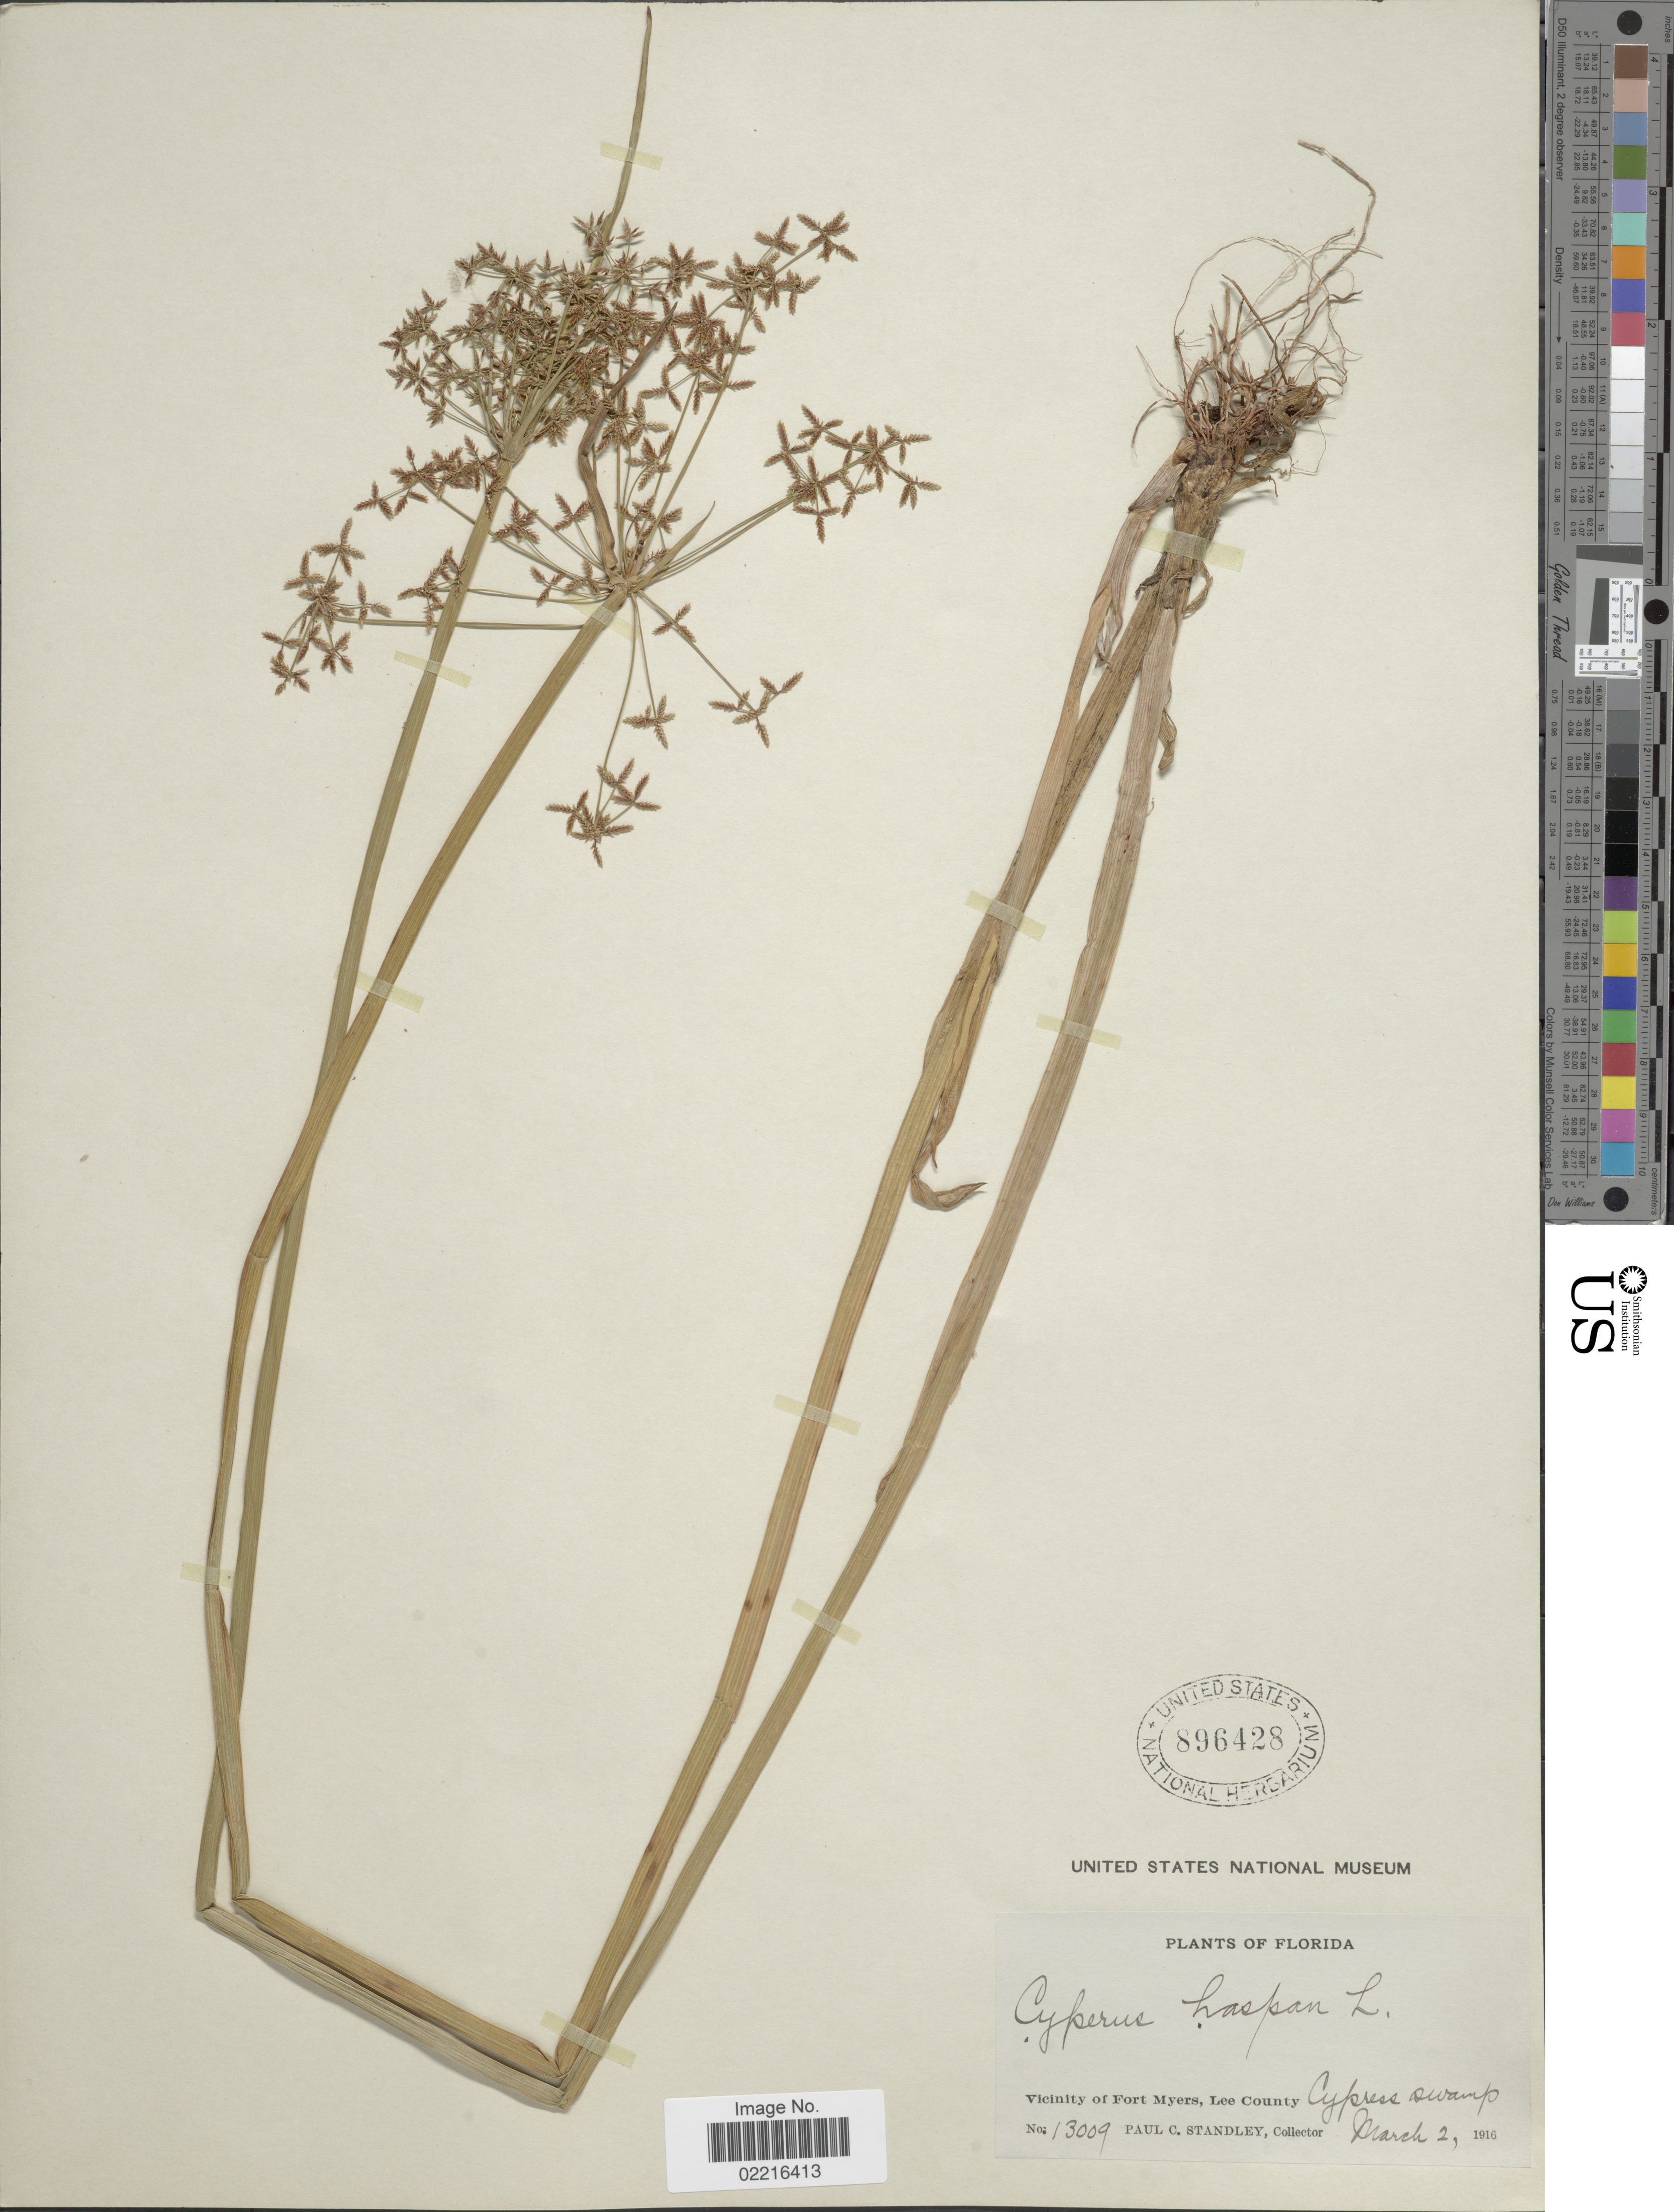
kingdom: Plantae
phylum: Tracheophyta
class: Liliopsida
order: Poales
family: Cyperaceae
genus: Cyperus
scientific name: Cyperus haspan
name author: L.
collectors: P. C. Standley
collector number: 13009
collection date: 1916-03-02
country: United States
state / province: Florida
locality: Vicinity of Fort Myers, Lee County, Cypress swamp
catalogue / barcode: US 896428